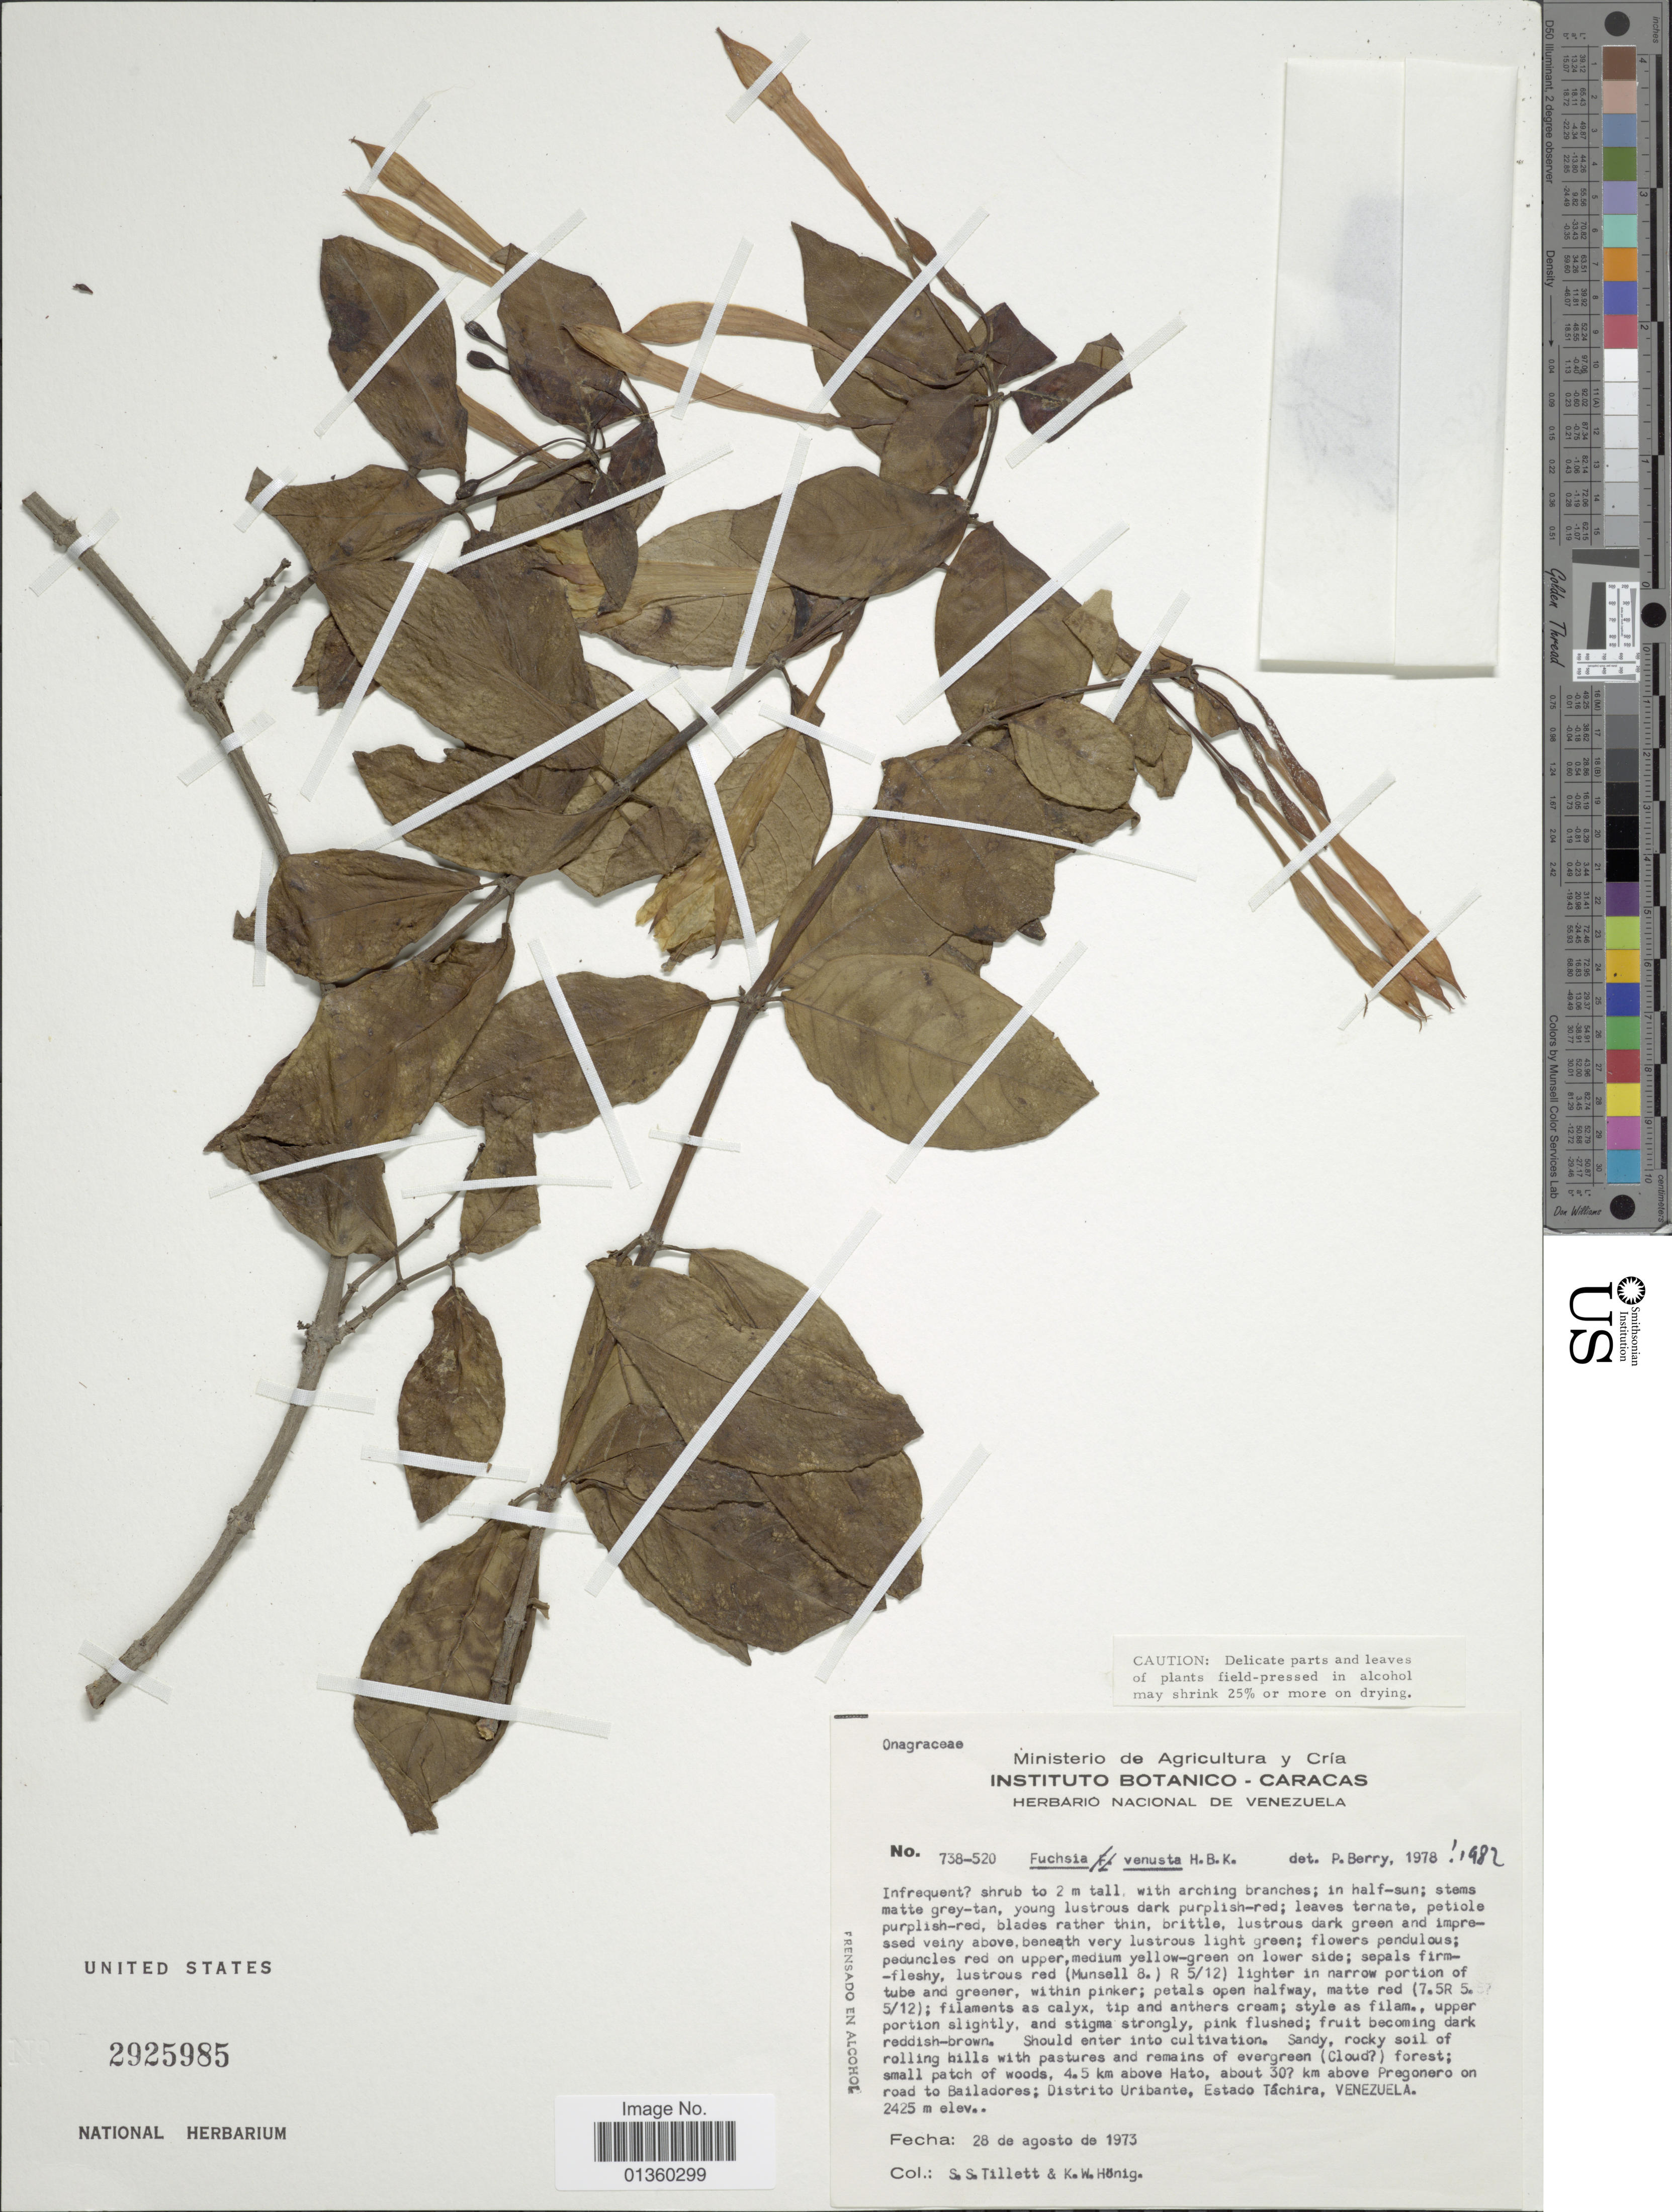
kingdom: Plantae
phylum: Tracheophyta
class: Magnoliopsida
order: Myrtales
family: Onagraceae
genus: Fuchsia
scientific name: Fuchsia venusta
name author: Kunth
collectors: S. S. Tillett & K. Hönig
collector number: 738-520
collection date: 1973-08-28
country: Venezuela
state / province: Tachira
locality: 4.5 kms above Hato, about 30 [unsure placement] km above Pregonero on road to Bailadores; Distrito Uribante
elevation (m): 2425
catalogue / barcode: US 2925985